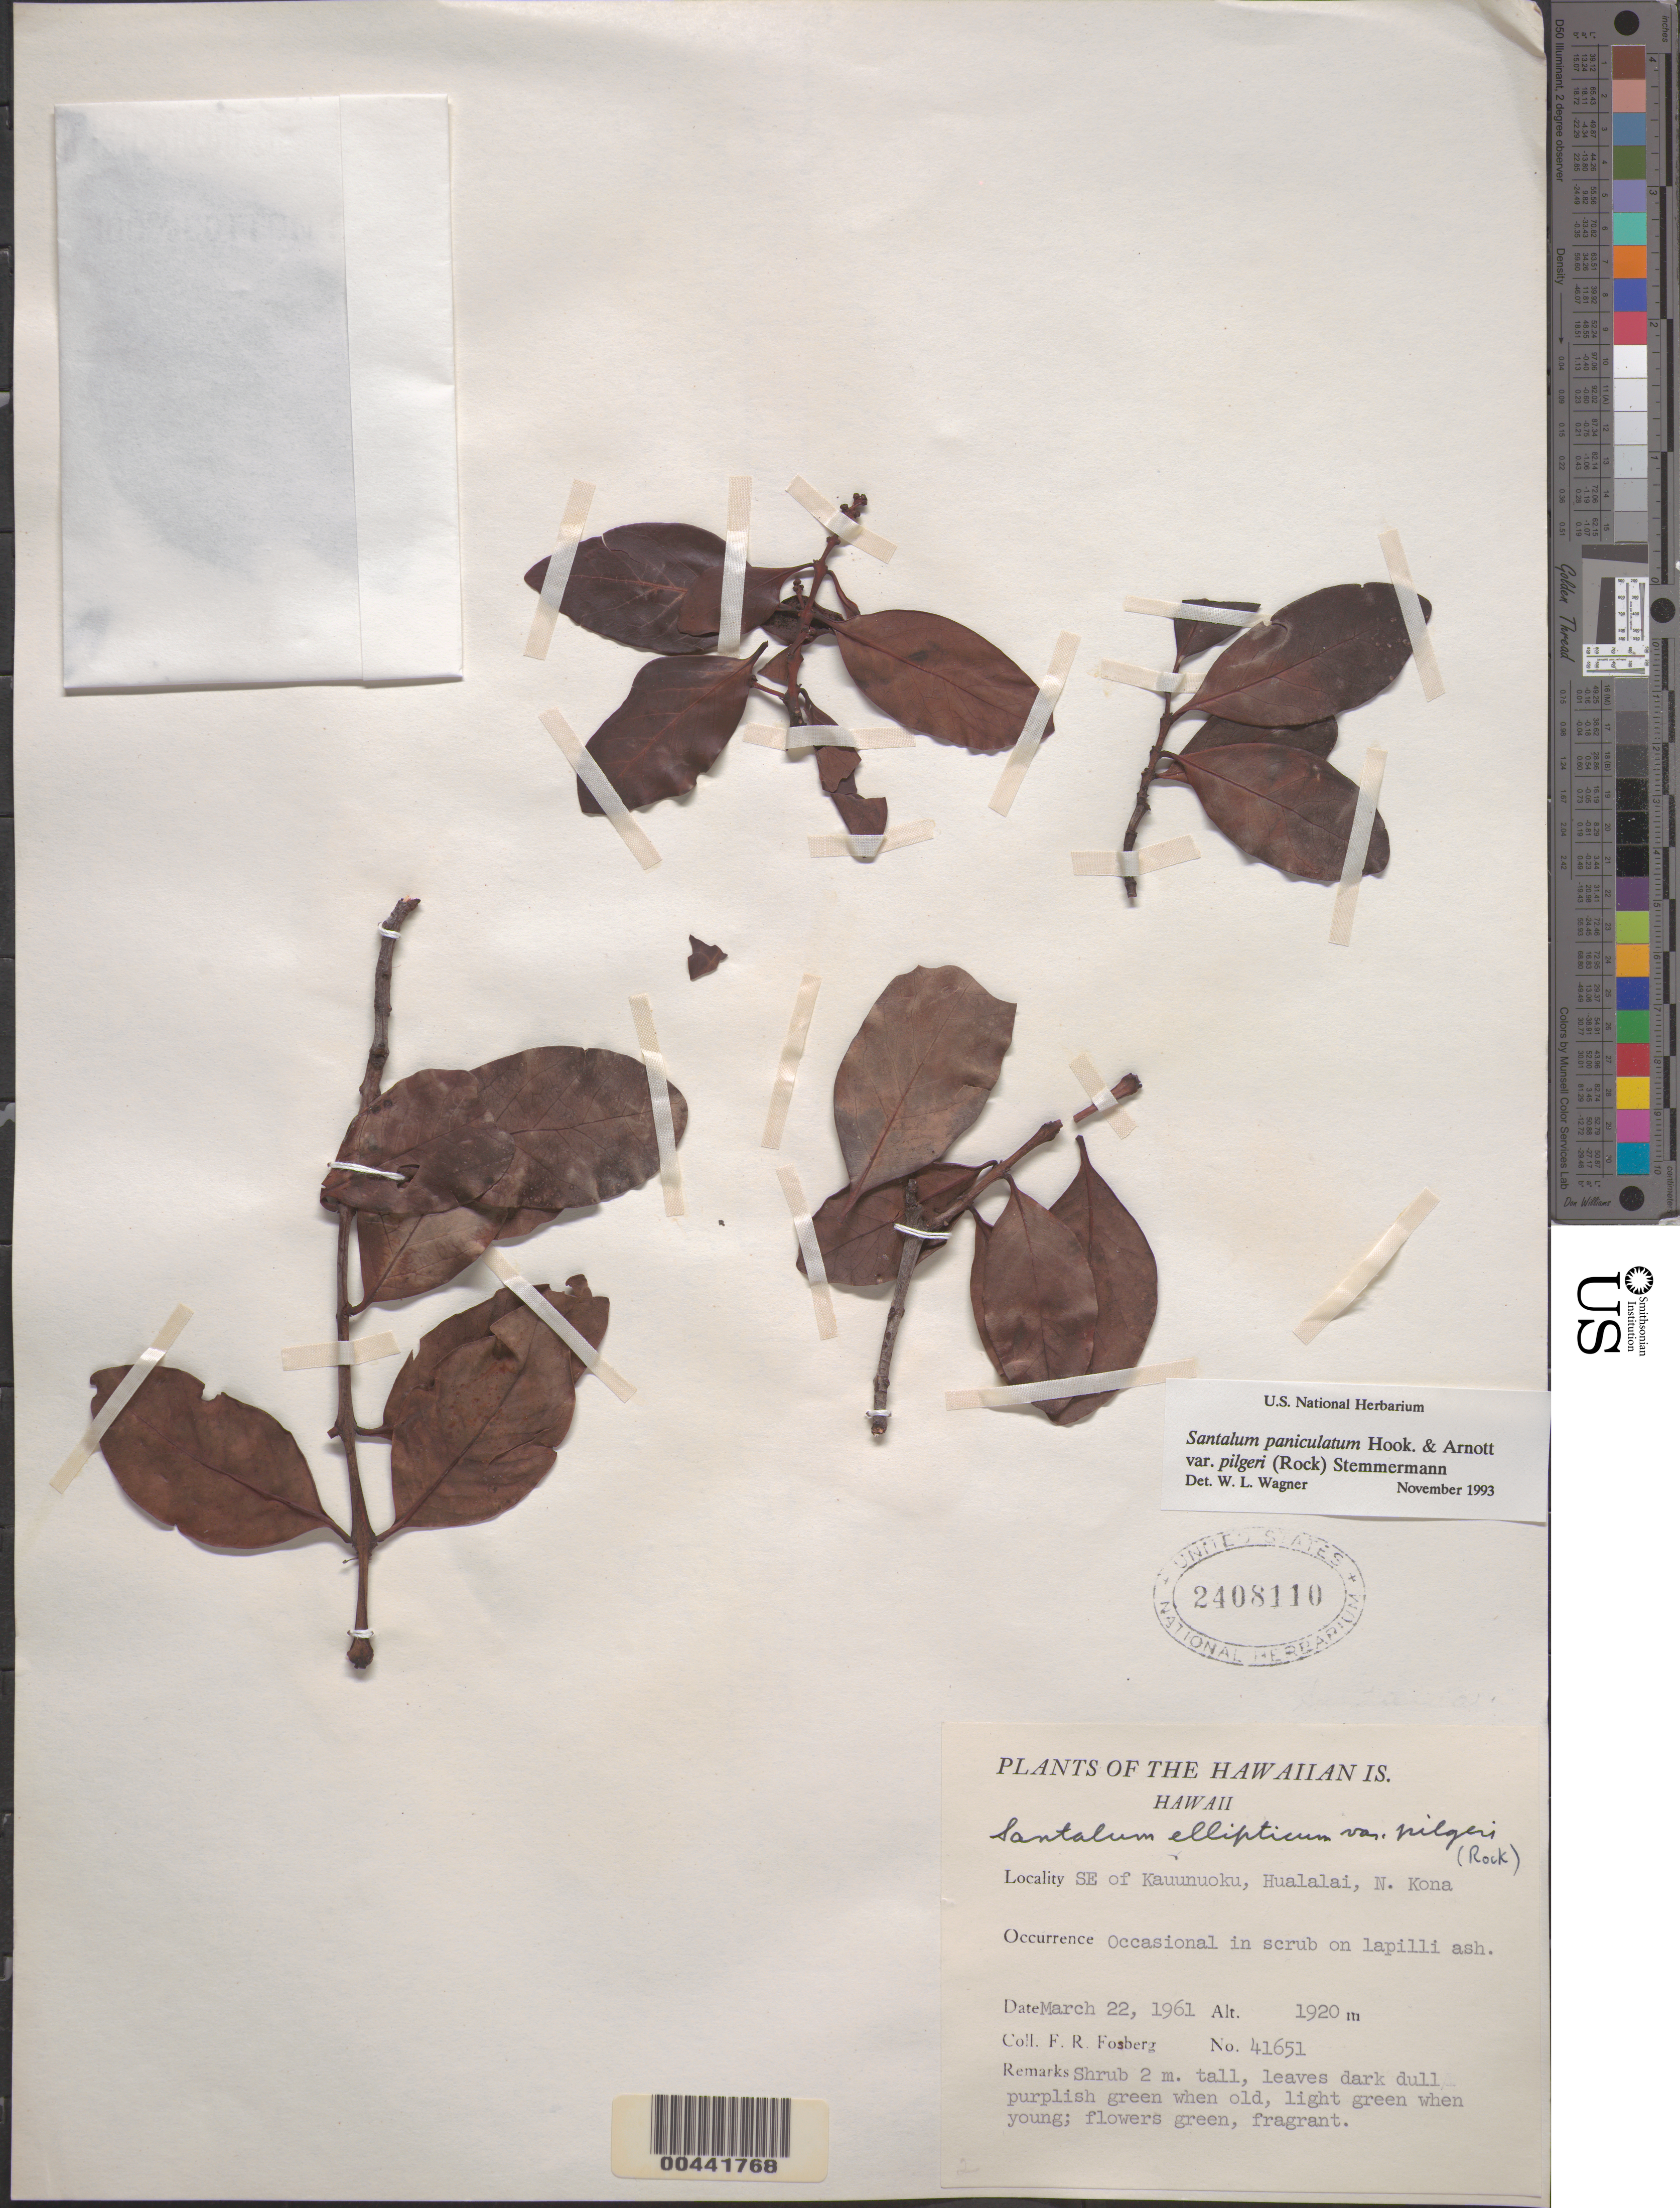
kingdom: Plantae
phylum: Tracheophyta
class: Magnoliopsida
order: Santalales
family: Santalaceae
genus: Santalum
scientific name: Santalum paniculatum var. pilgeri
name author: (Rock) Stemmerm.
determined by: Wagner, W. L., (BOT), Smithsonian Institution - National Museum of Natural History (UNITED STATES)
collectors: F. R. Fosberg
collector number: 41651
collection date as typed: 22 Mar 1961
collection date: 1961-03-22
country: United States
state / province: Hawaii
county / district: Hawaii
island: Hawaii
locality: SE of Kauunuoku, Hualalai, N. Kona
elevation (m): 1920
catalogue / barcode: US 2408110